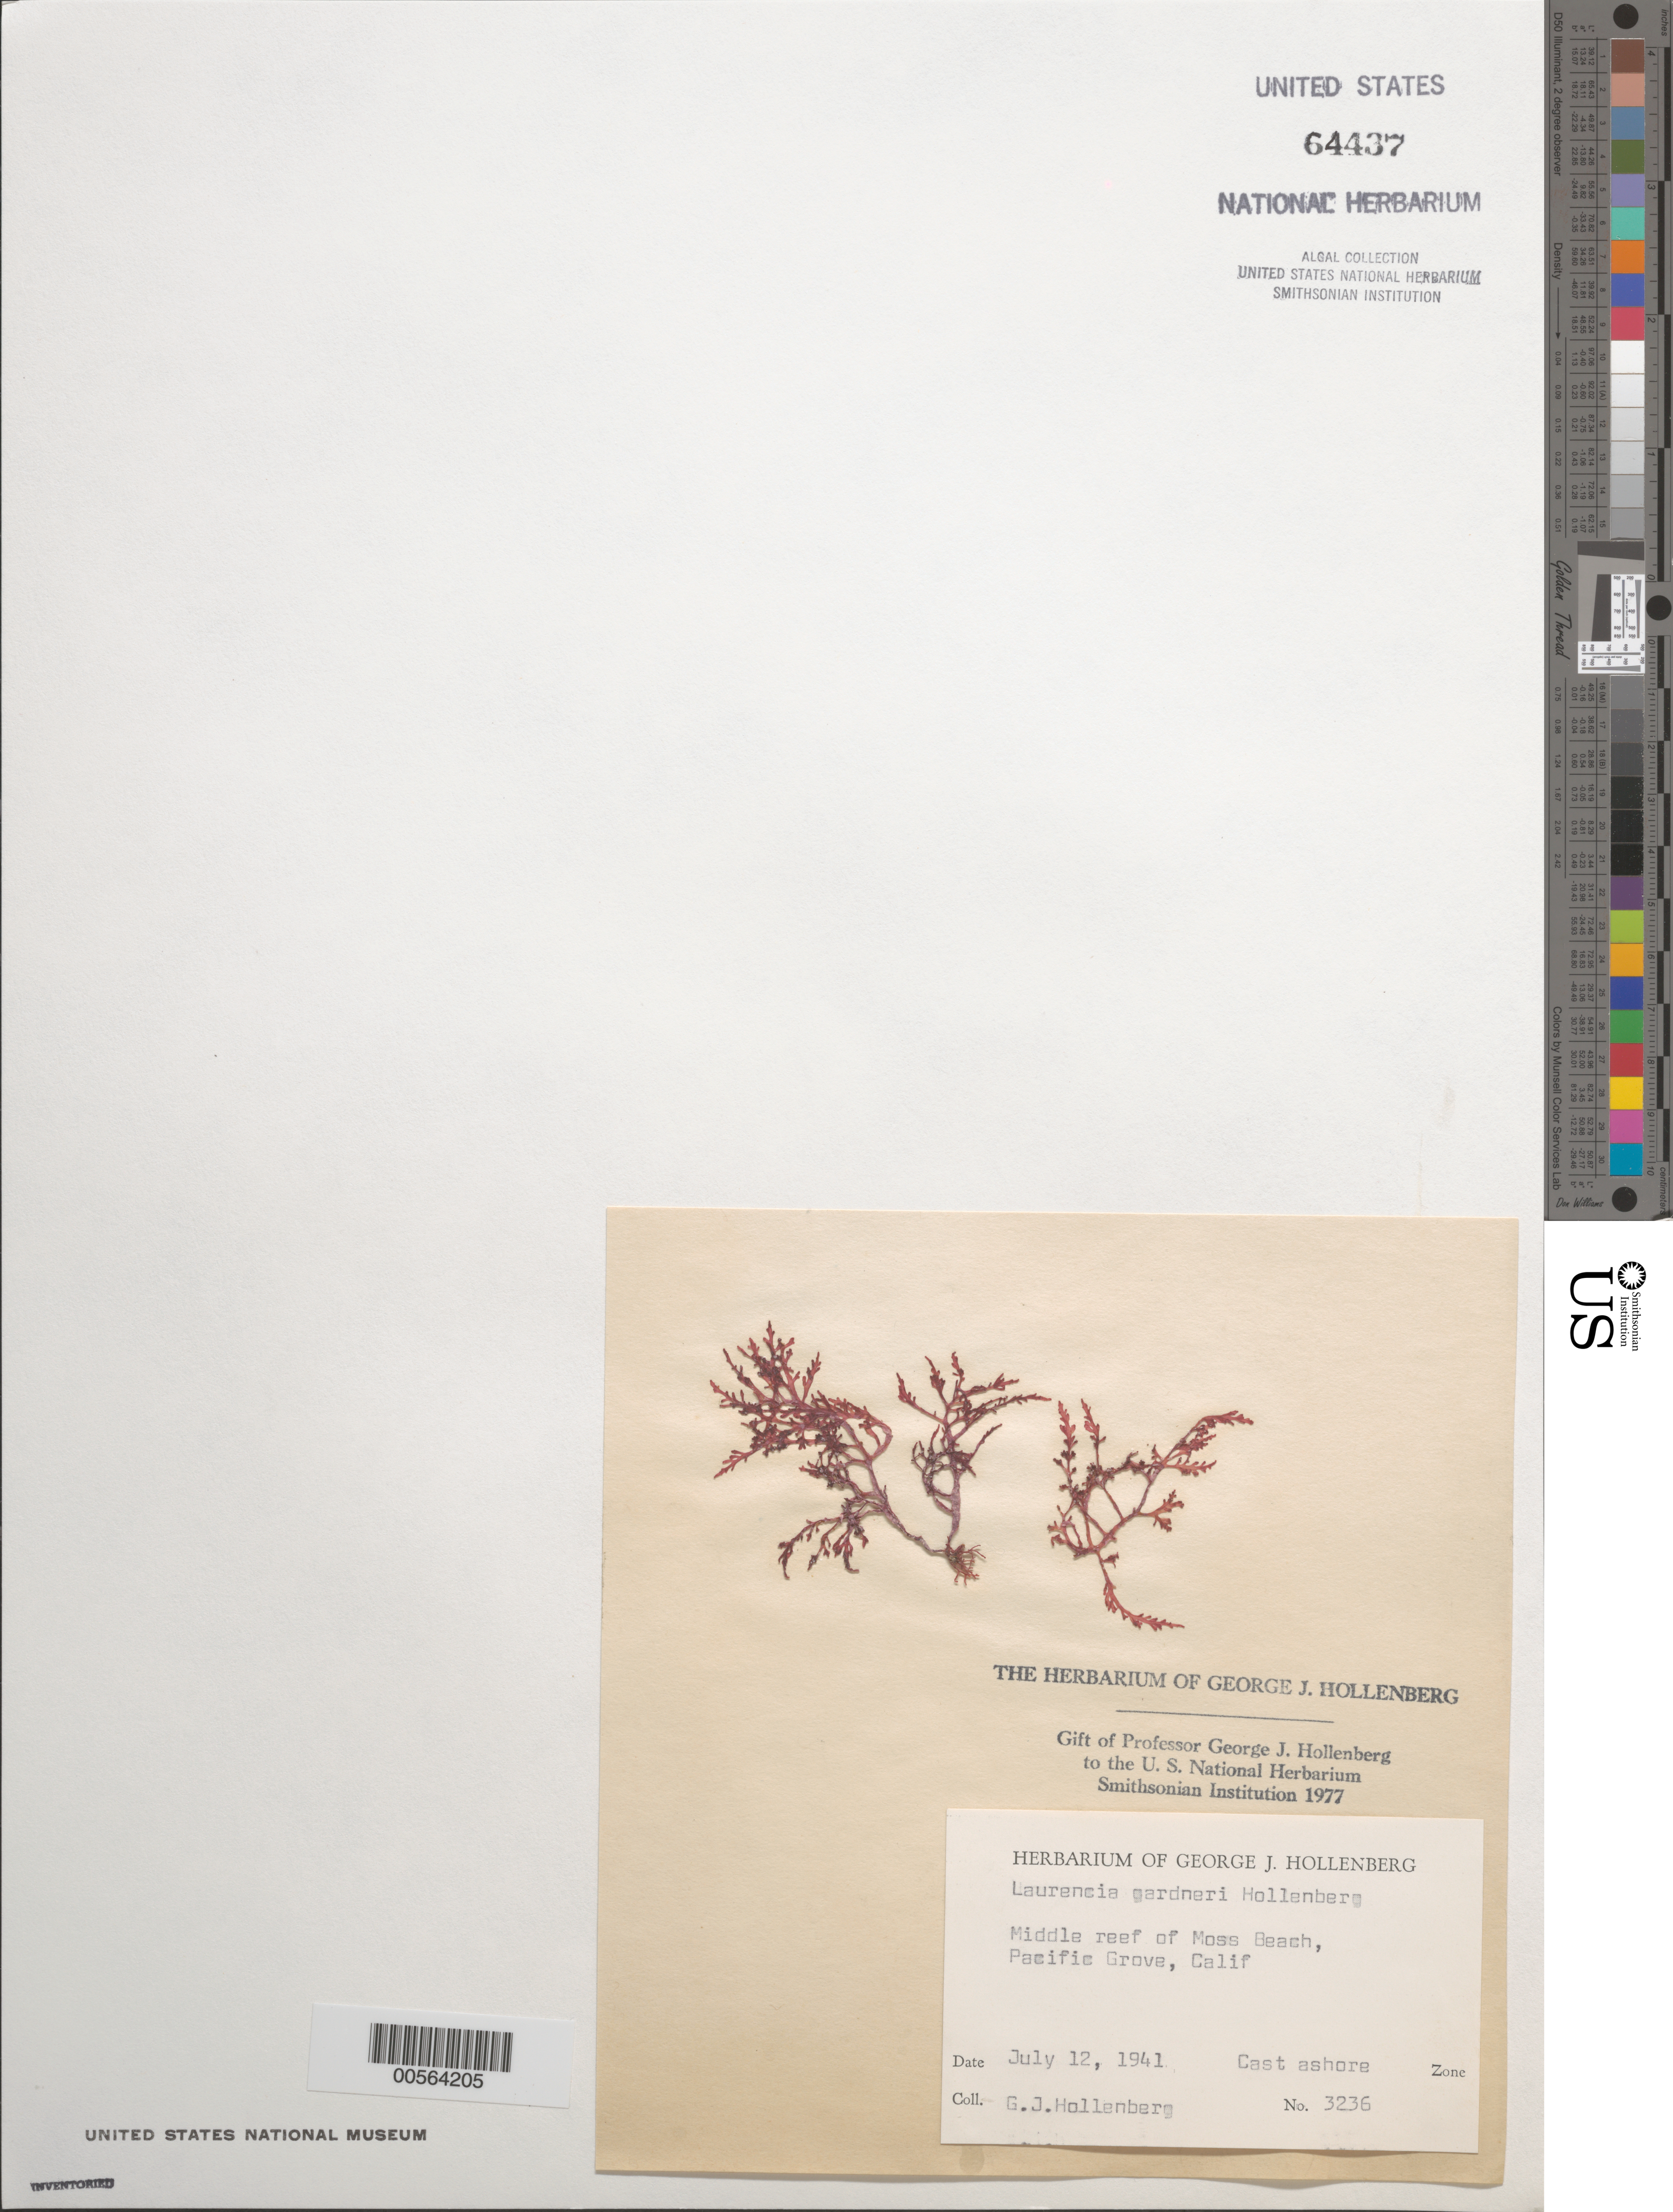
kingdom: Plantae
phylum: Rhodophyta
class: Florideophyceae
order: Ceramiales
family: Rhodomelaceae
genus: Laurencia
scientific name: Laurencia gardneri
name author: Hollenb. in G.M. Sm. & Hollenb.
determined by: Hollenberg, George J.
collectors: G. Hollenberg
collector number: GJH 3236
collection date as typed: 12 Jul 1941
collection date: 1941-07-12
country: United States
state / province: California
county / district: Monterey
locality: Middle reef of Moss Beach, Pacific Grove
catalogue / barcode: US 64437